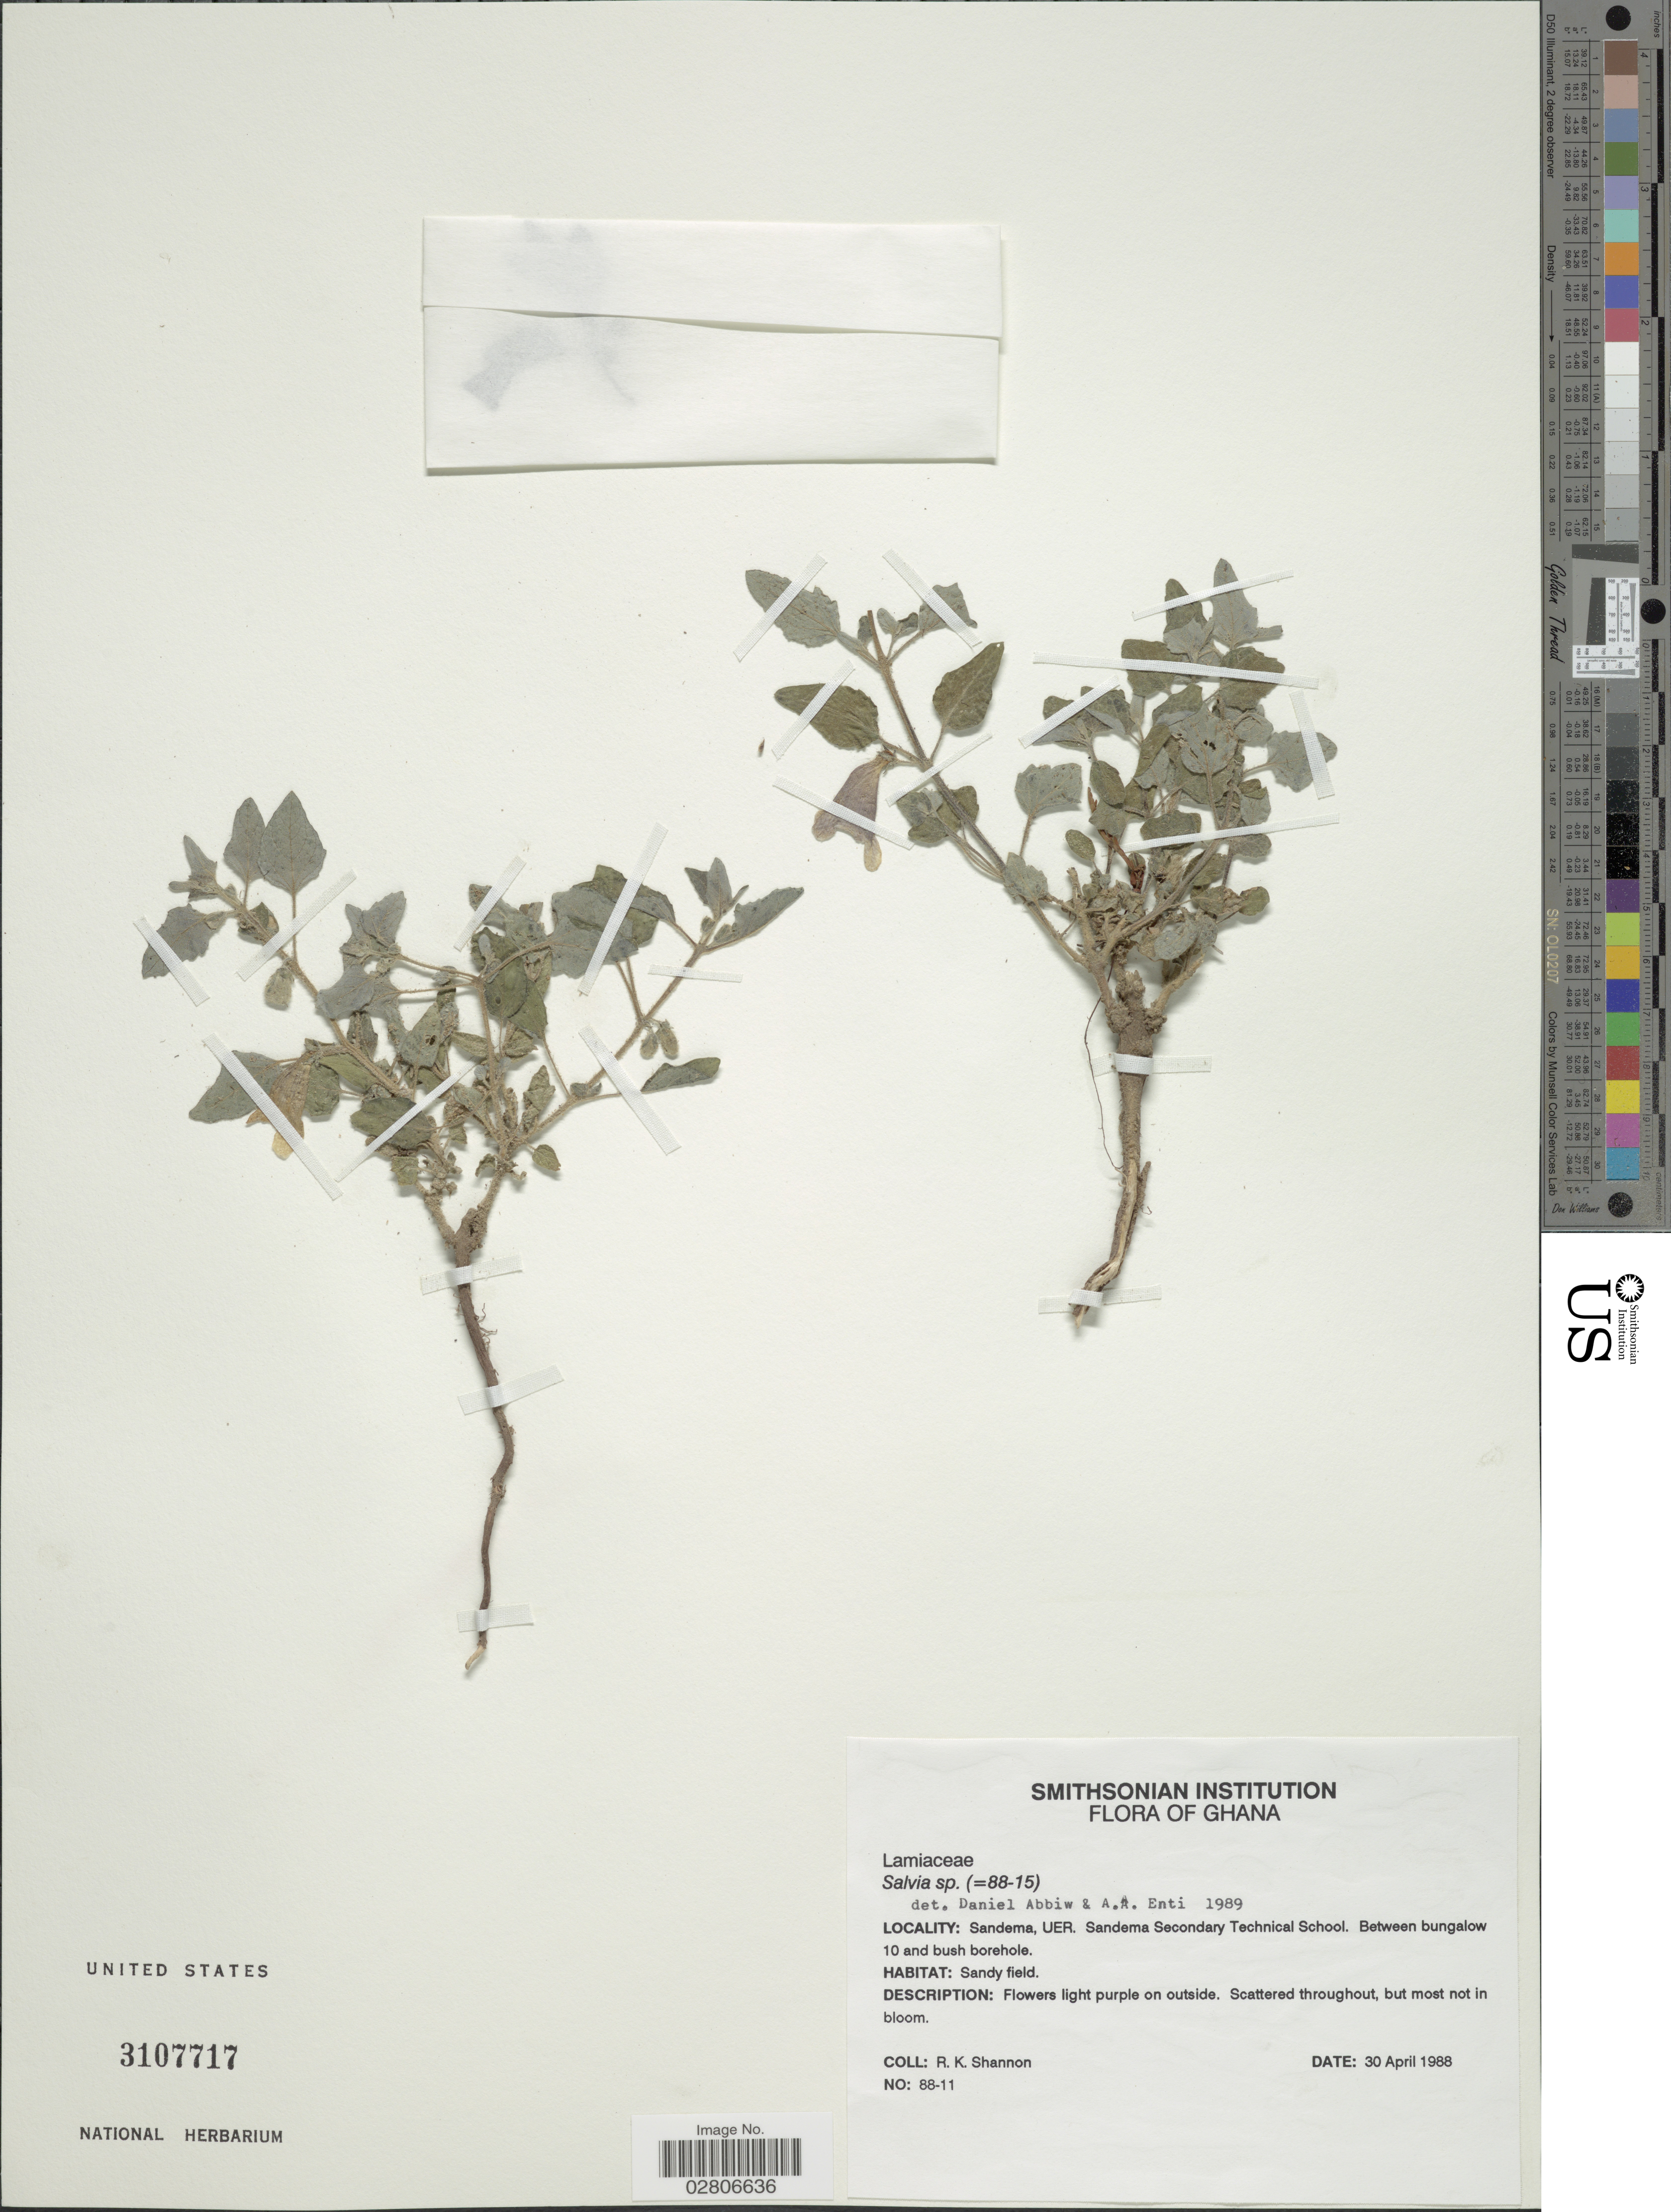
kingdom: Plantae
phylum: Tracheophyta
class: Magnoliopsida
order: Lamiales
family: Lamiaceae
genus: Salvia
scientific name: Salvia sp.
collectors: R. Shannon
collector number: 88-11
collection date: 1988-04-30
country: Ghana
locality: Sandema, UER, Sandema Secondary Technical School, between bungalow 10 and bush borehole.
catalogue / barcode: US 3107717